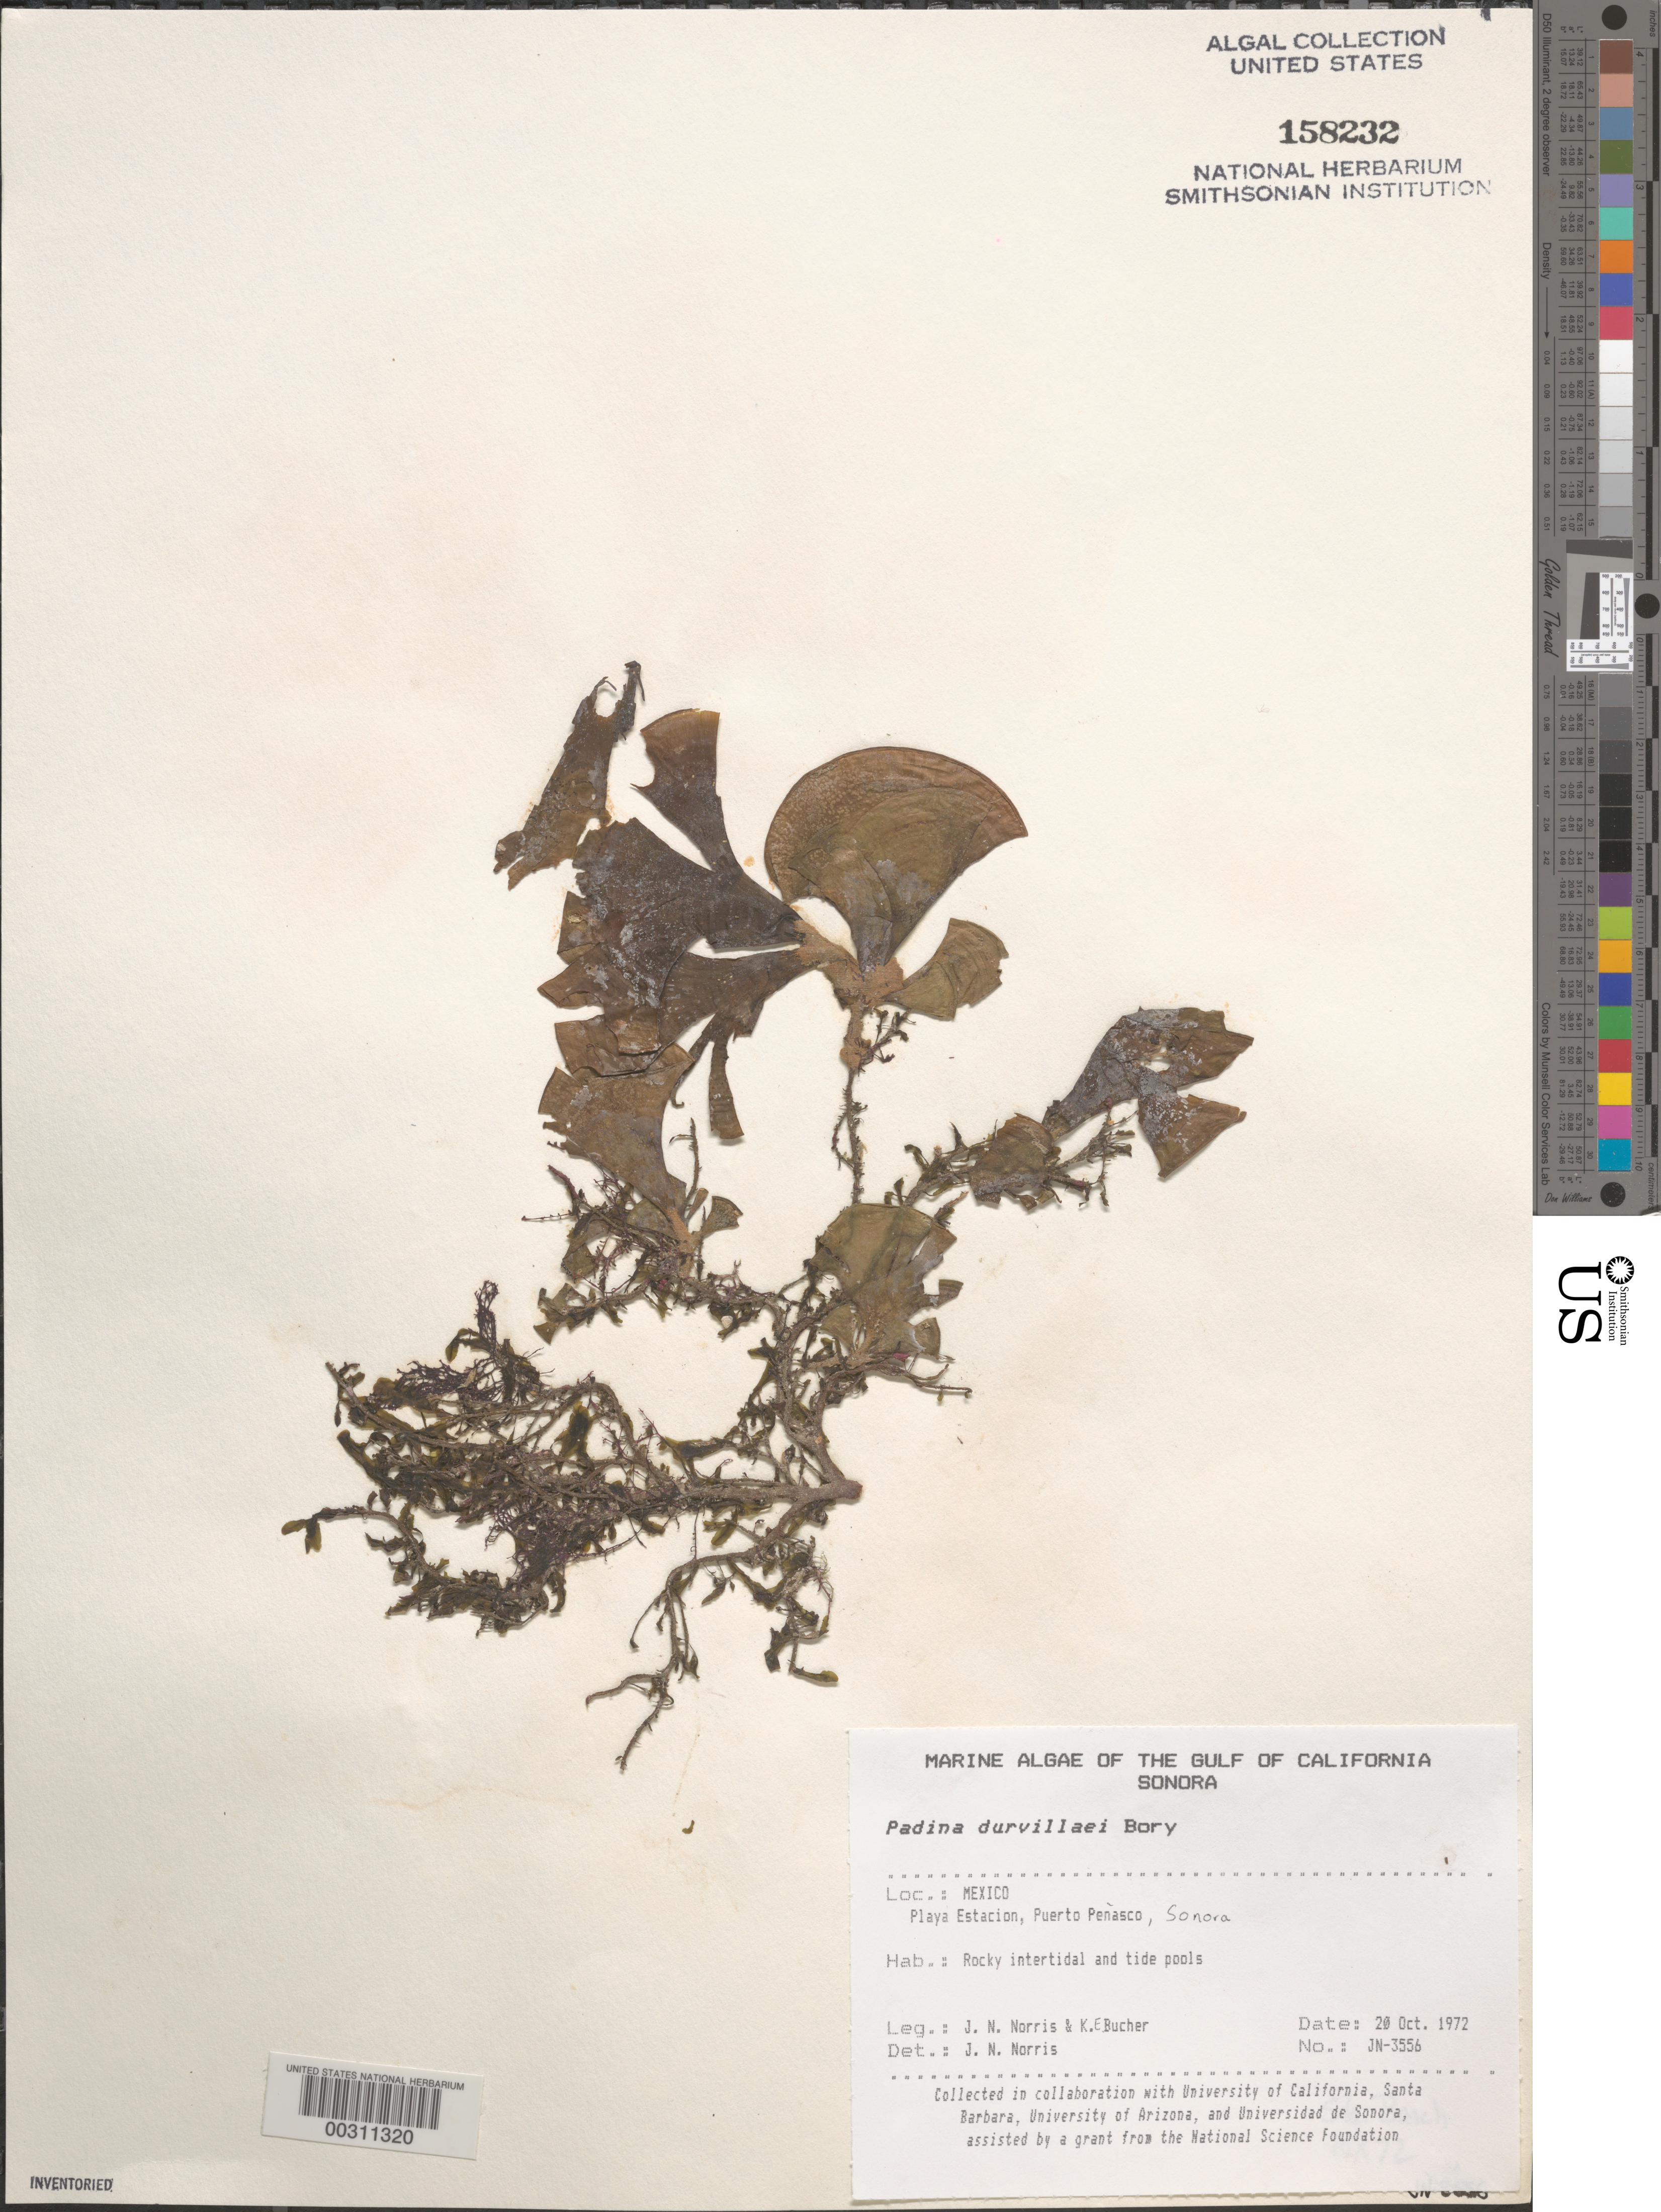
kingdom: Chromista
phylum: Ochrophyta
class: Phaeophyceae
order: Dictyotales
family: Dictyotaceae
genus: Padina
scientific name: Padina durvillaei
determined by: Norris, James N.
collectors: J. N. Norris & K. E. Bucher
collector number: JN-3556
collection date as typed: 20 Oct 1972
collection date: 1972-10-20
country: Mexico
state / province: Sonora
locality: Playa Estacion, Puerto Penasco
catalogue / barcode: US 158232